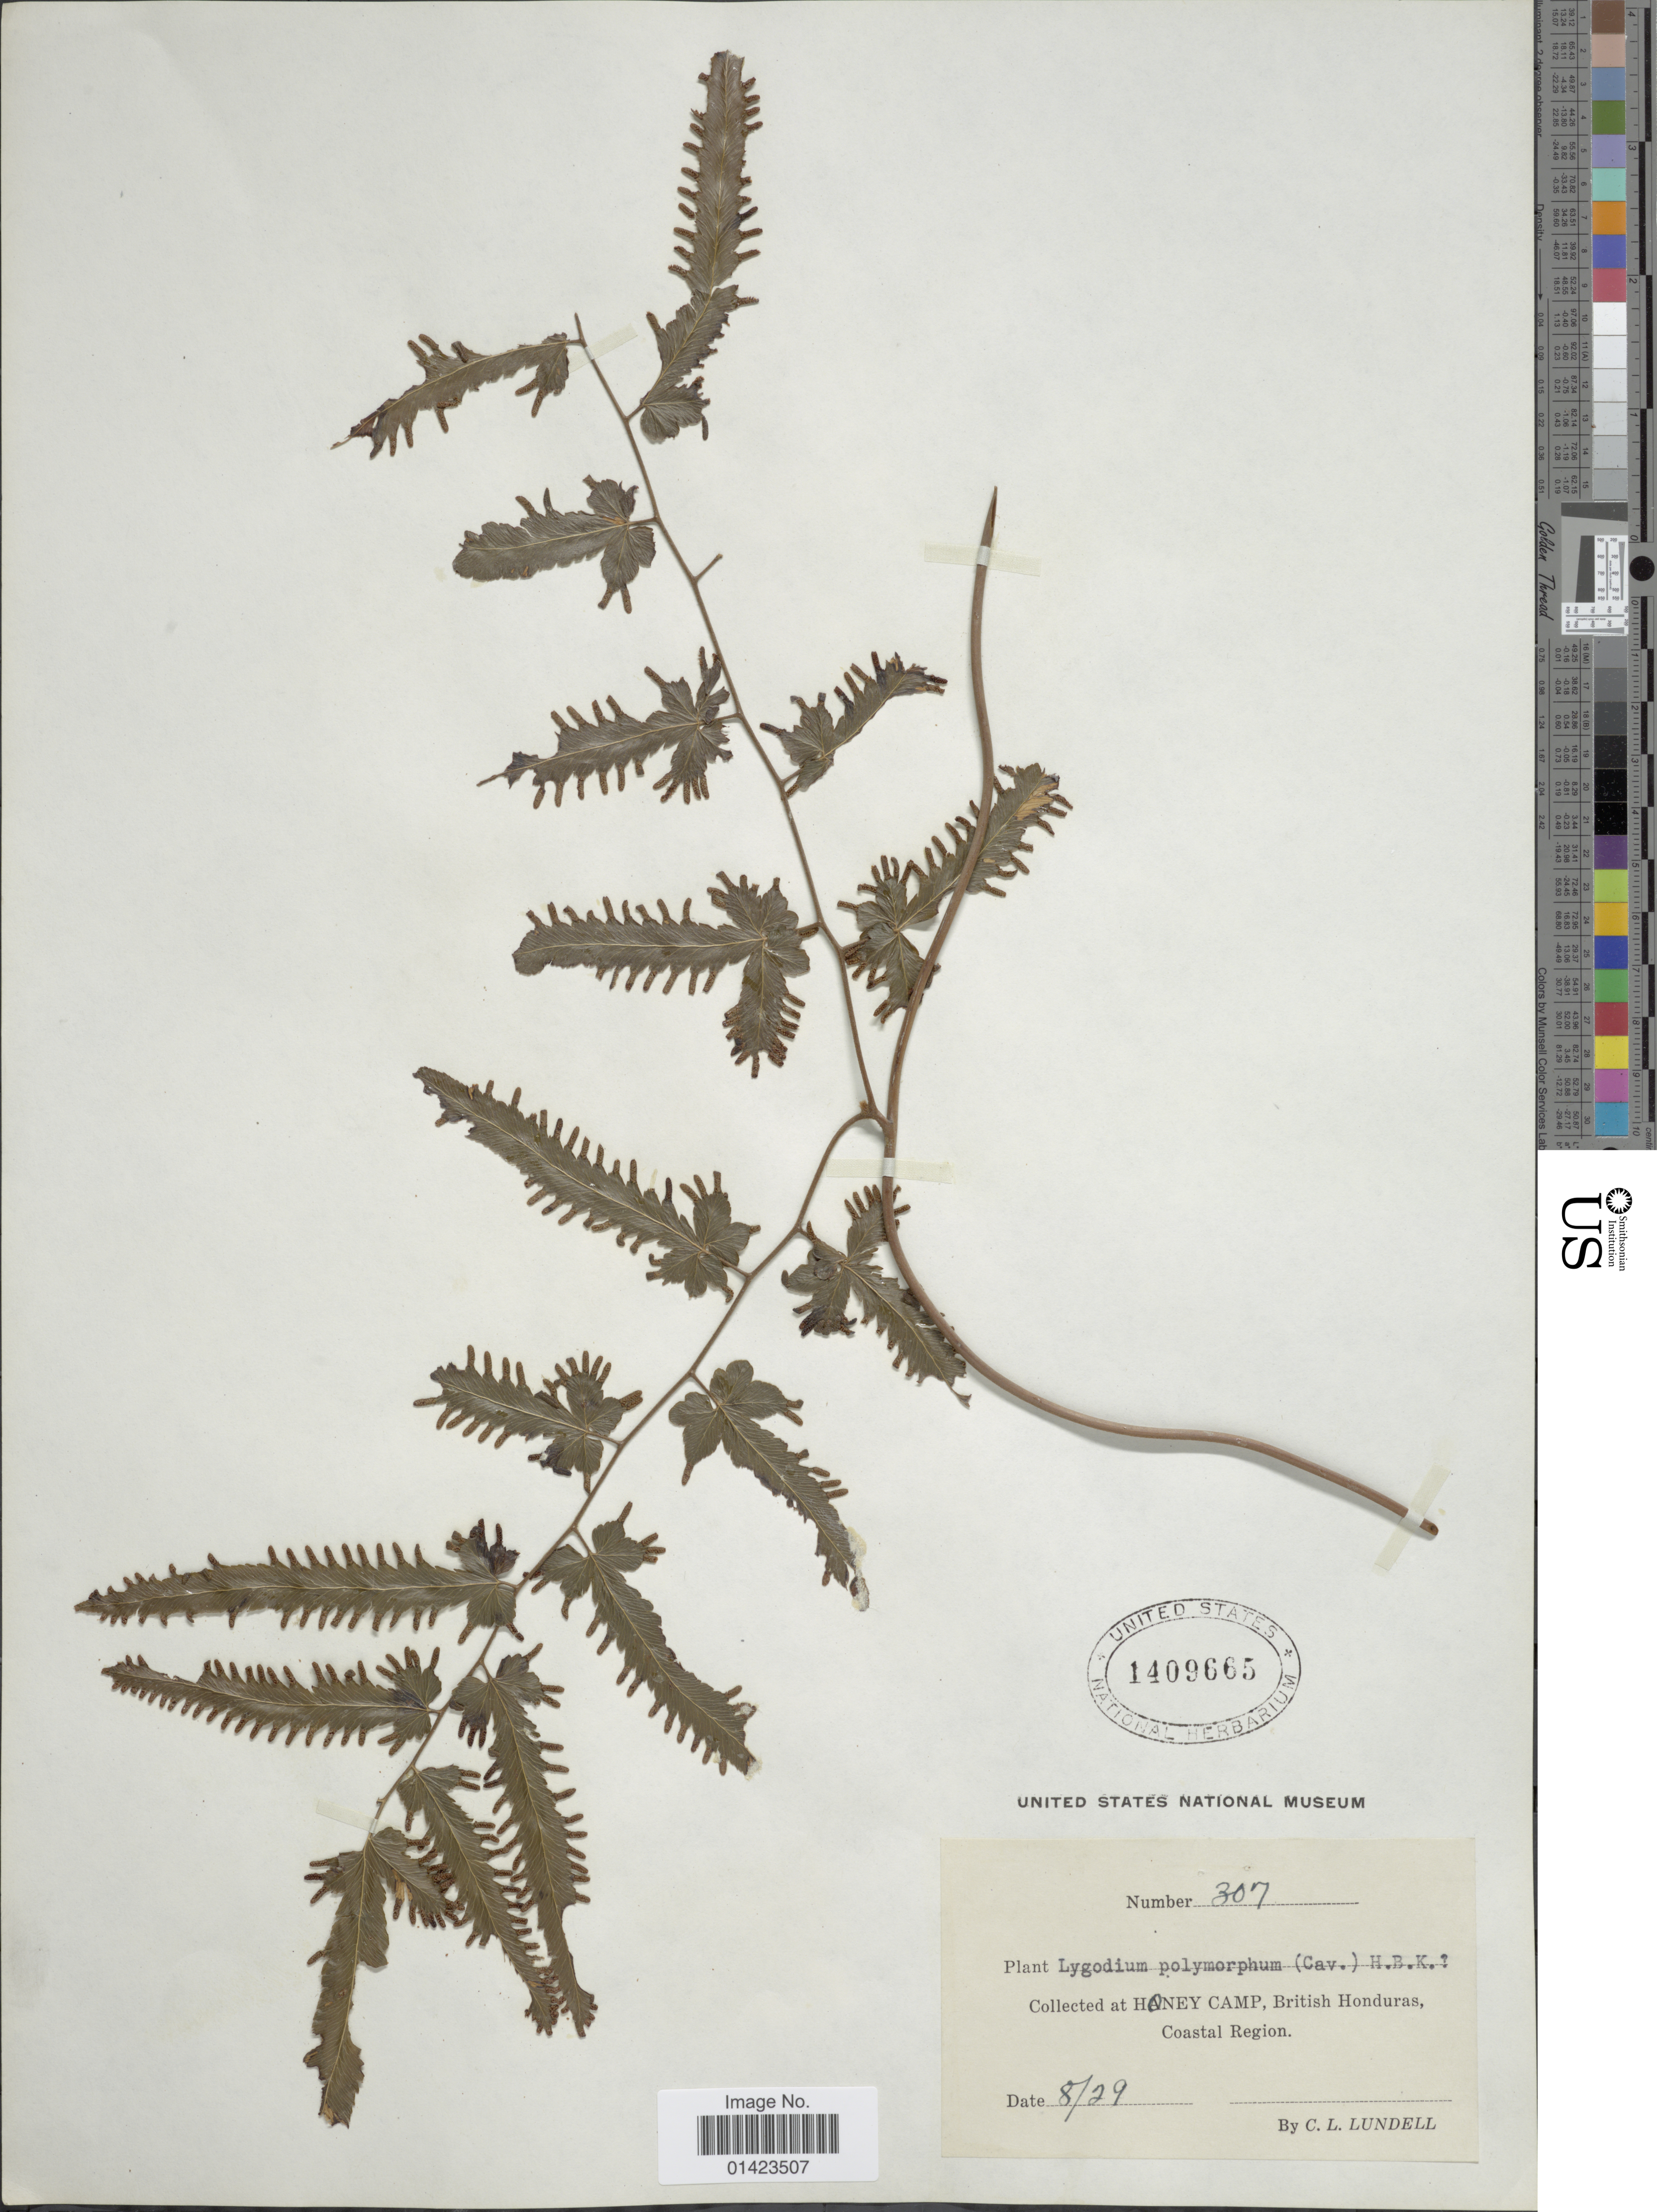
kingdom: Plantae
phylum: Tracheophyta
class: Polypodiopsida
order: Schizaeales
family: Lygodiaceae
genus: Lygodium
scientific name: Lygodium venustum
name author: Sw.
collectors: C. L. Lundell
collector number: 307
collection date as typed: Transcribed d/m/y: /8/29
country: Belize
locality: Honey Camp, British Honduras, Coastal Region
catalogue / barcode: US 1409665